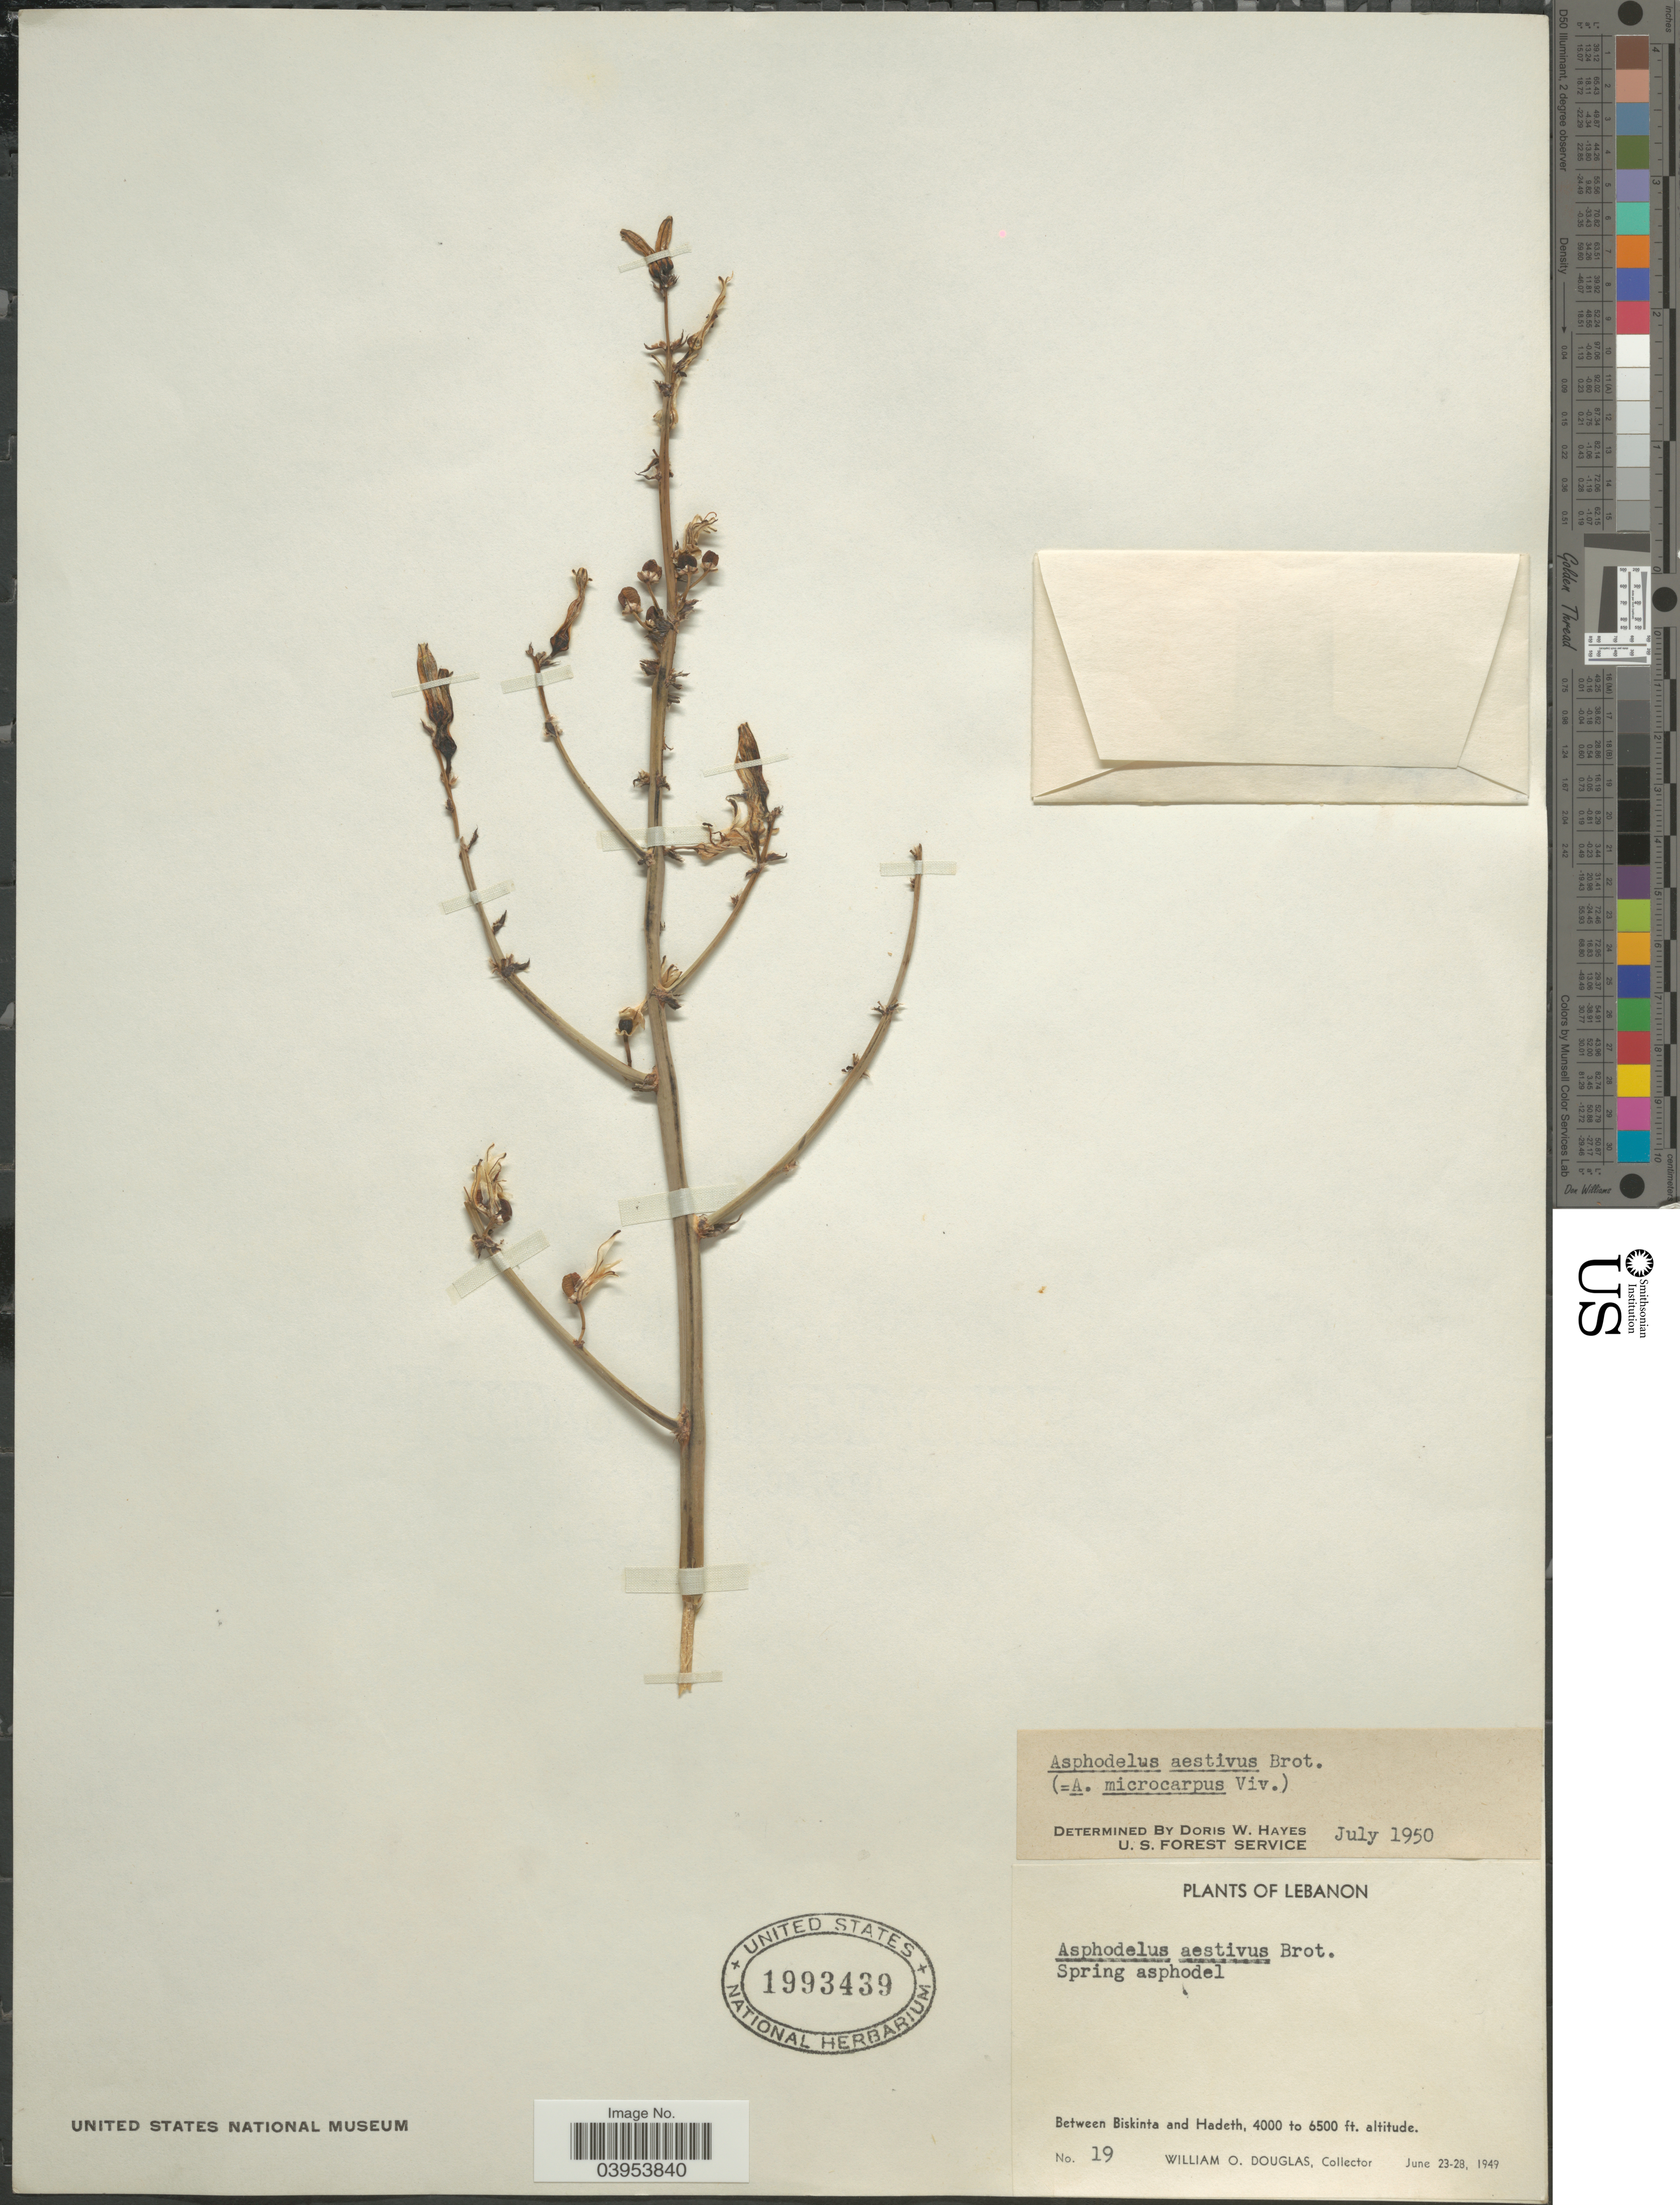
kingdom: Plantae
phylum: Tracheophyta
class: Liliopsida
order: Asparagales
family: Asphodelaceae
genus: Asphodelus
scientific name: Asphodelus aestivus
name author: Brot.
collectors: W. Douglas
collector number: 19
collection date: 1949-06-23/1949-06-28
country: Lebanon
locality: Between Biskinta and Hadeth.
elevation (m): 1219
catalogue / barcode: US 1993439